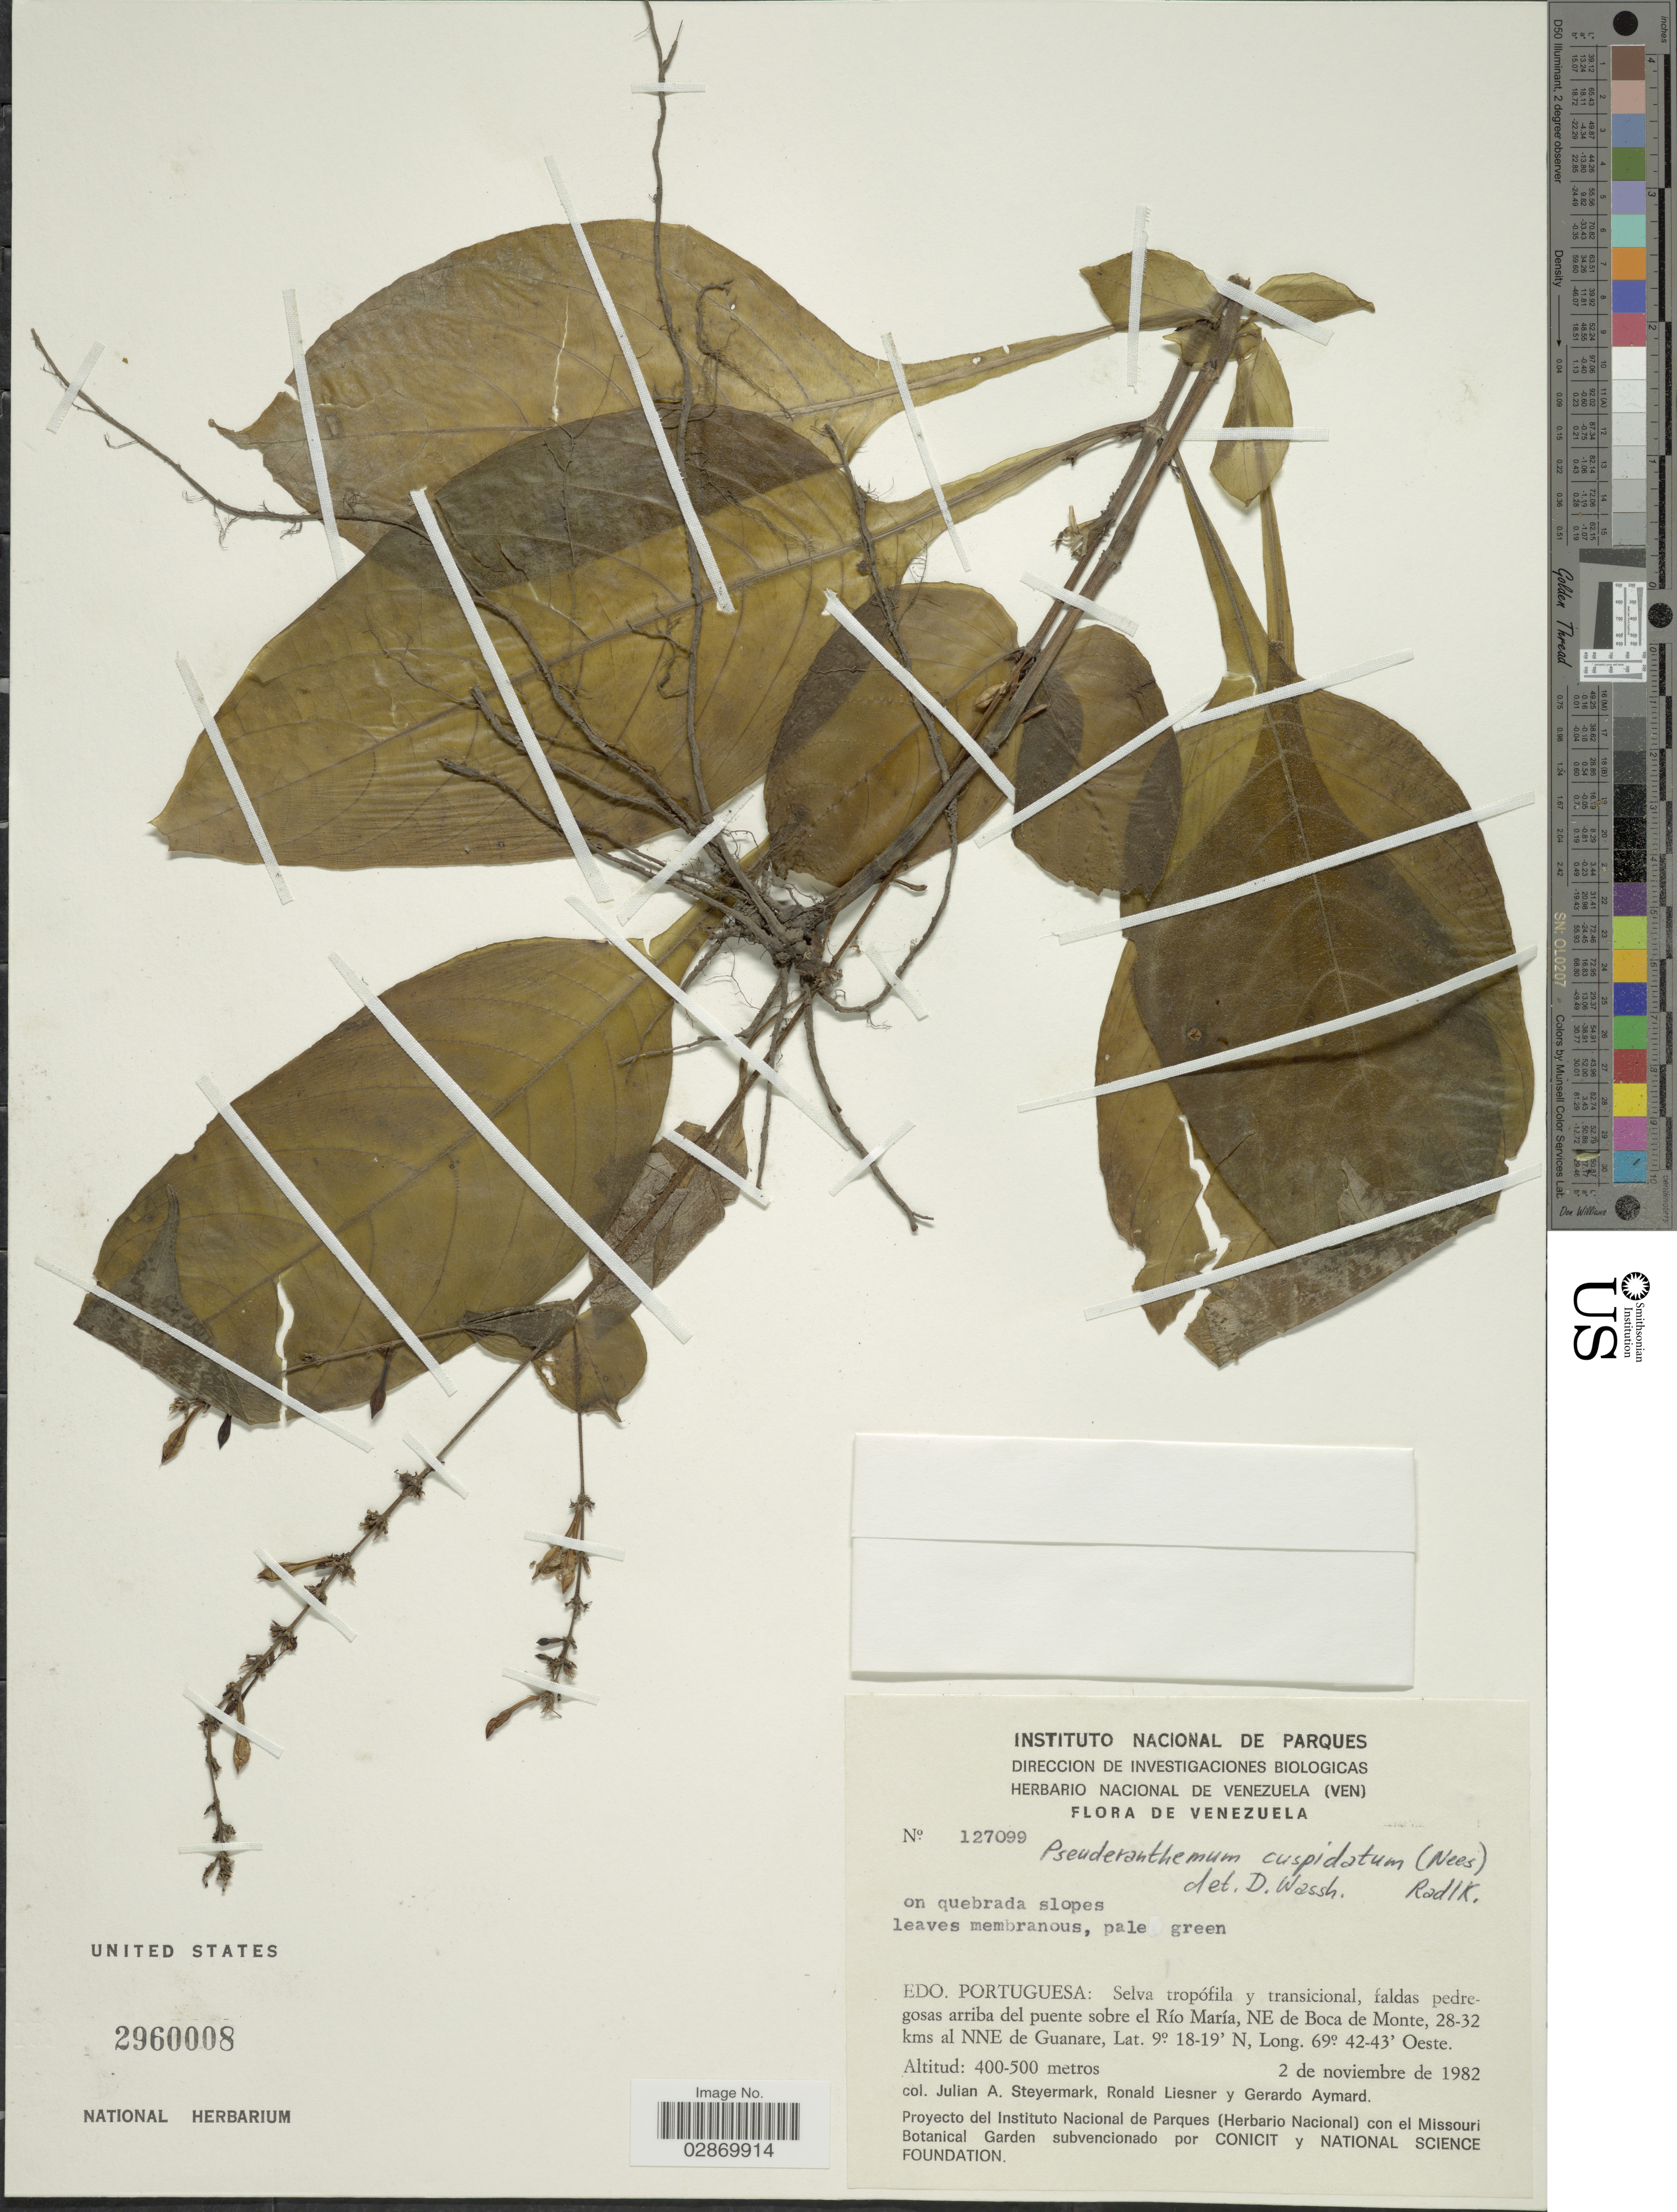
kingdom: Plantae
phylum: Tracheophyta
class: Magnoliopsida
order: Lamiales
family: Acanthaceae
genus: Pseuderanthemum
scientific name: Pseuderanthemum cuspidatum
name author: (Nees) Radlk. ex Lindau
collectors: J. Steyermark, R. L. Liesner & G. A. Aymard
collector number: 127099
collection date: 1982-11-02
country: Venezuela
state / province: Portuguesa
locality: Selva tropófila y transicional, faldas pedregosas arriba del puente sobre el Río María, NE de Boca de Monte, 28-32 kms al NNE de Guanare.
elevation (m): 400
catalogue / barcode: US 2960008